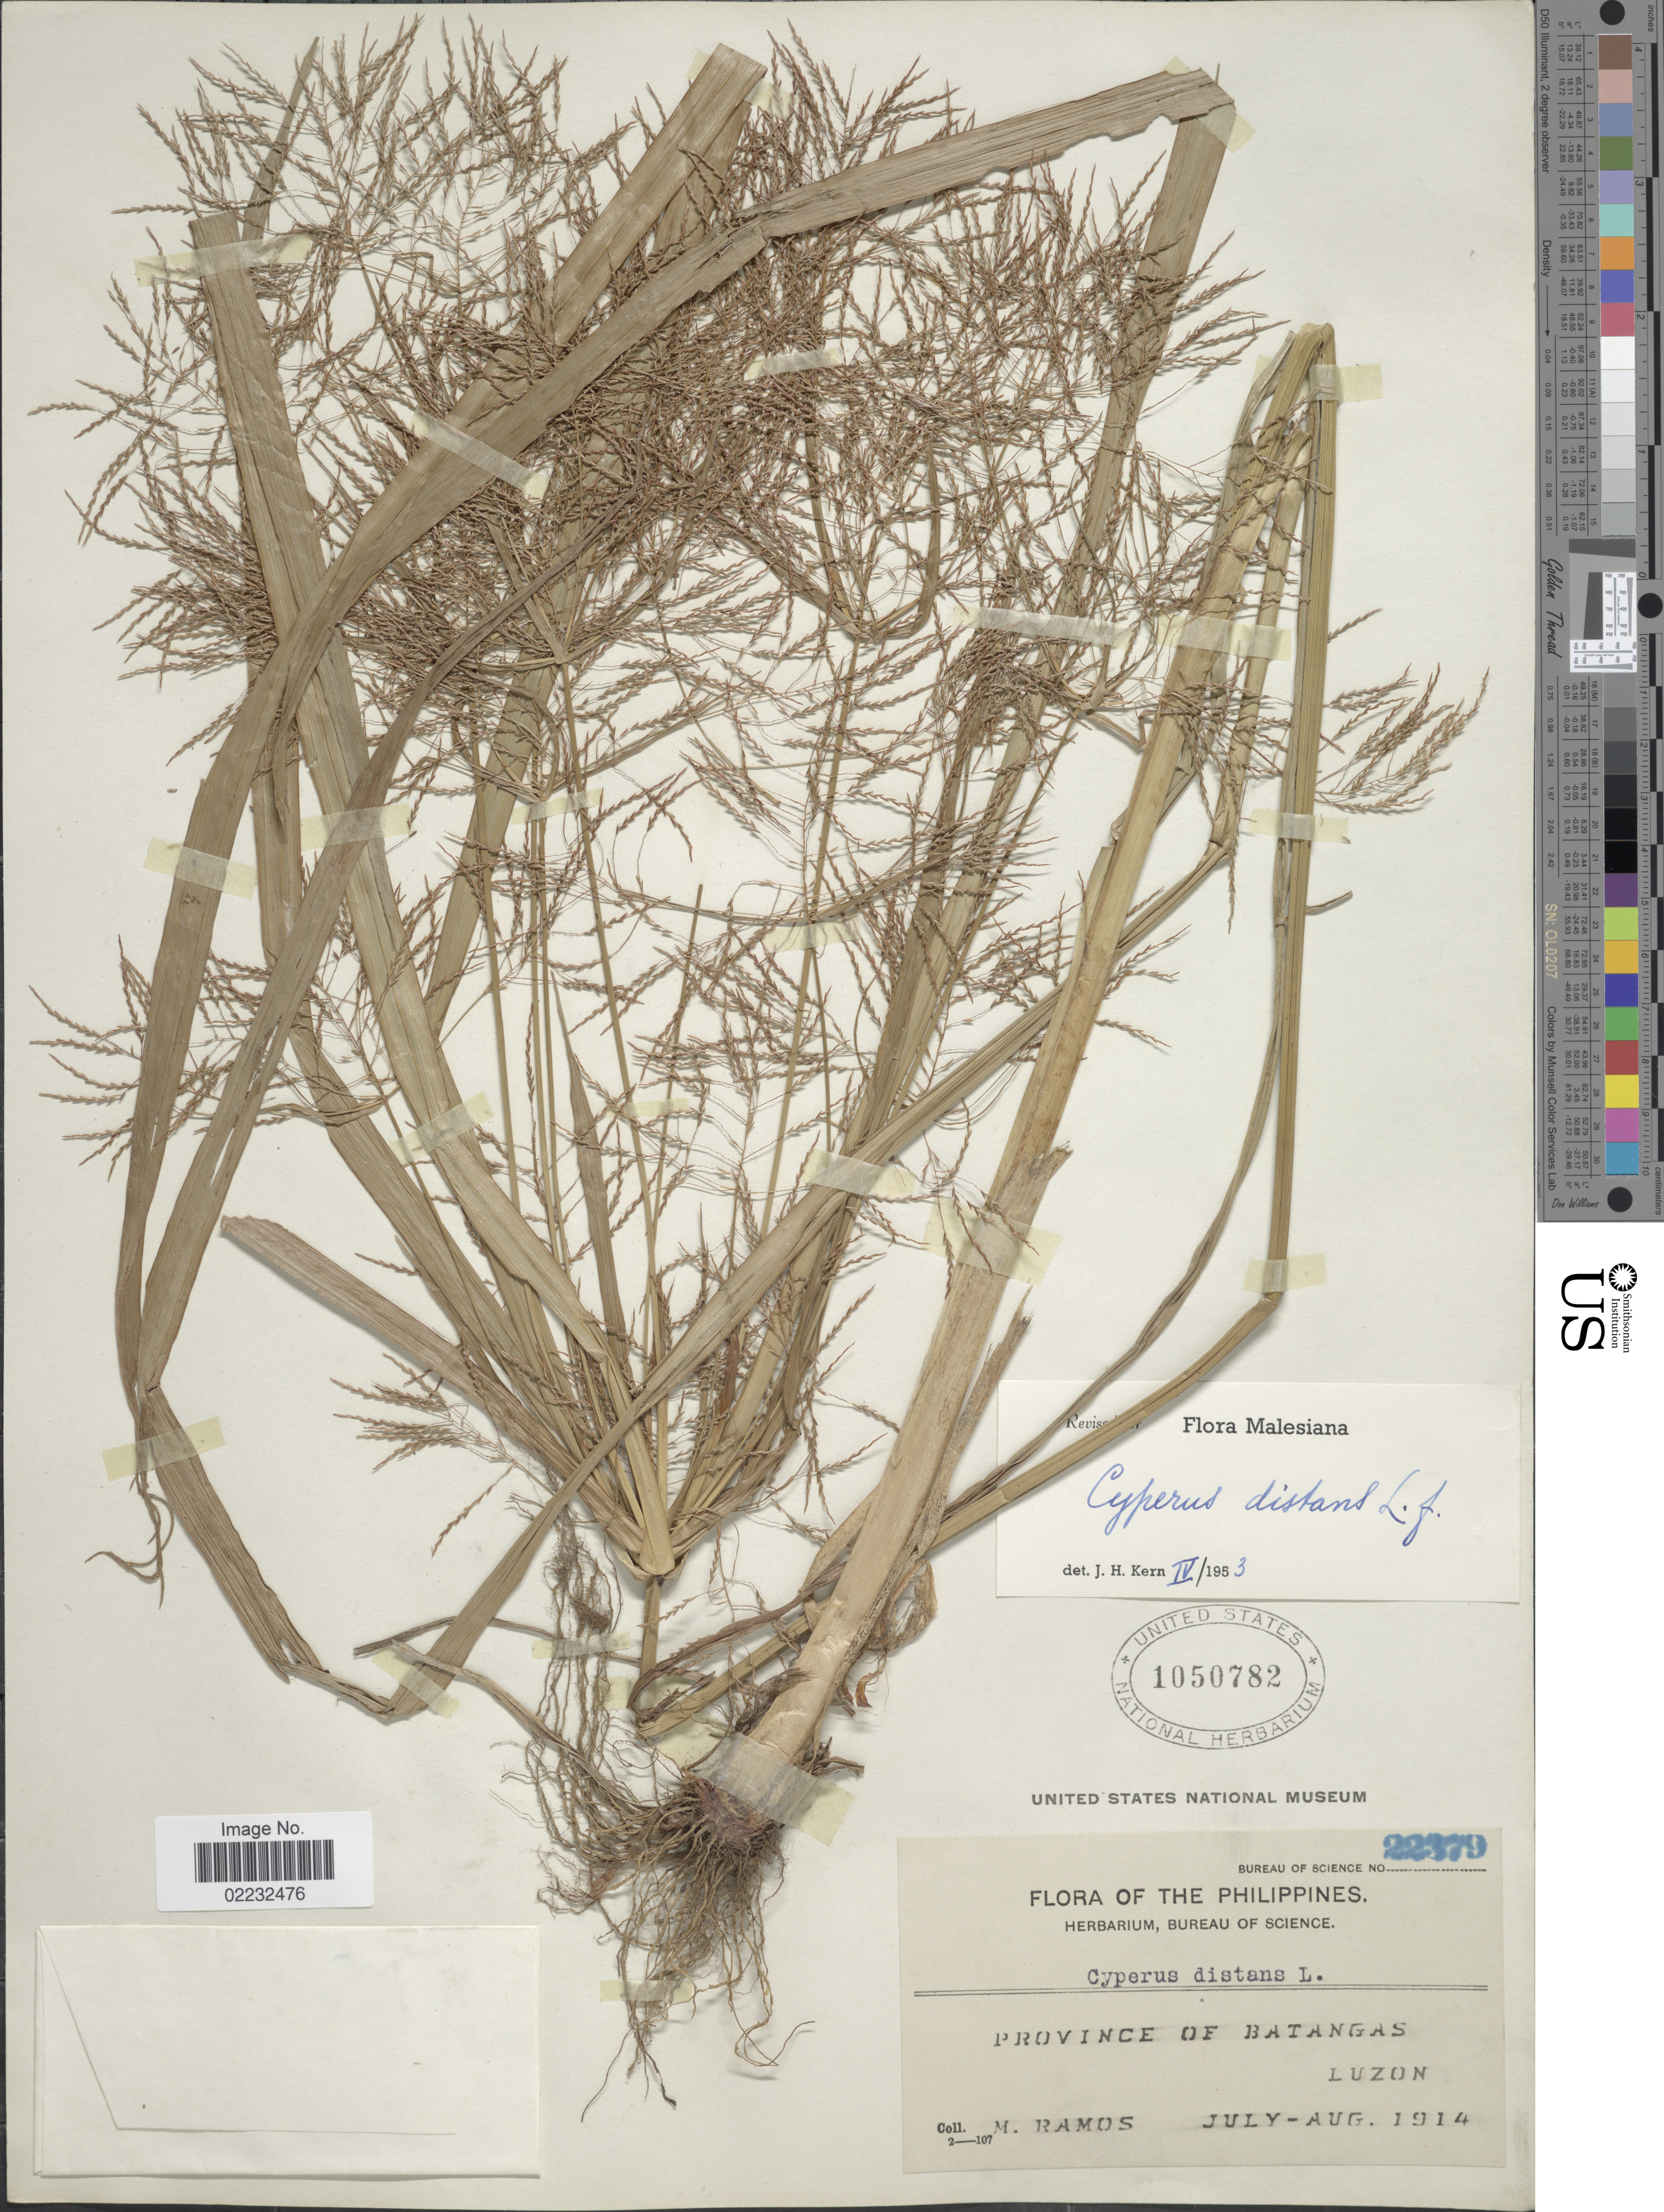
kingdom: Plantae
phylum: Tracheophyta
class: Liliopsida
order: Poales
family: Cyperaceae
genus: Cyperus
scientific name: Cyperus distans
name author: L. f.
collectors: M. Ramos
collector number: Bureau of Science 22379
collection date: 1914-07/1914-08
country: Philippines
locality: Province of Batangas, Luzon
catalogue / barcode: US 1050782